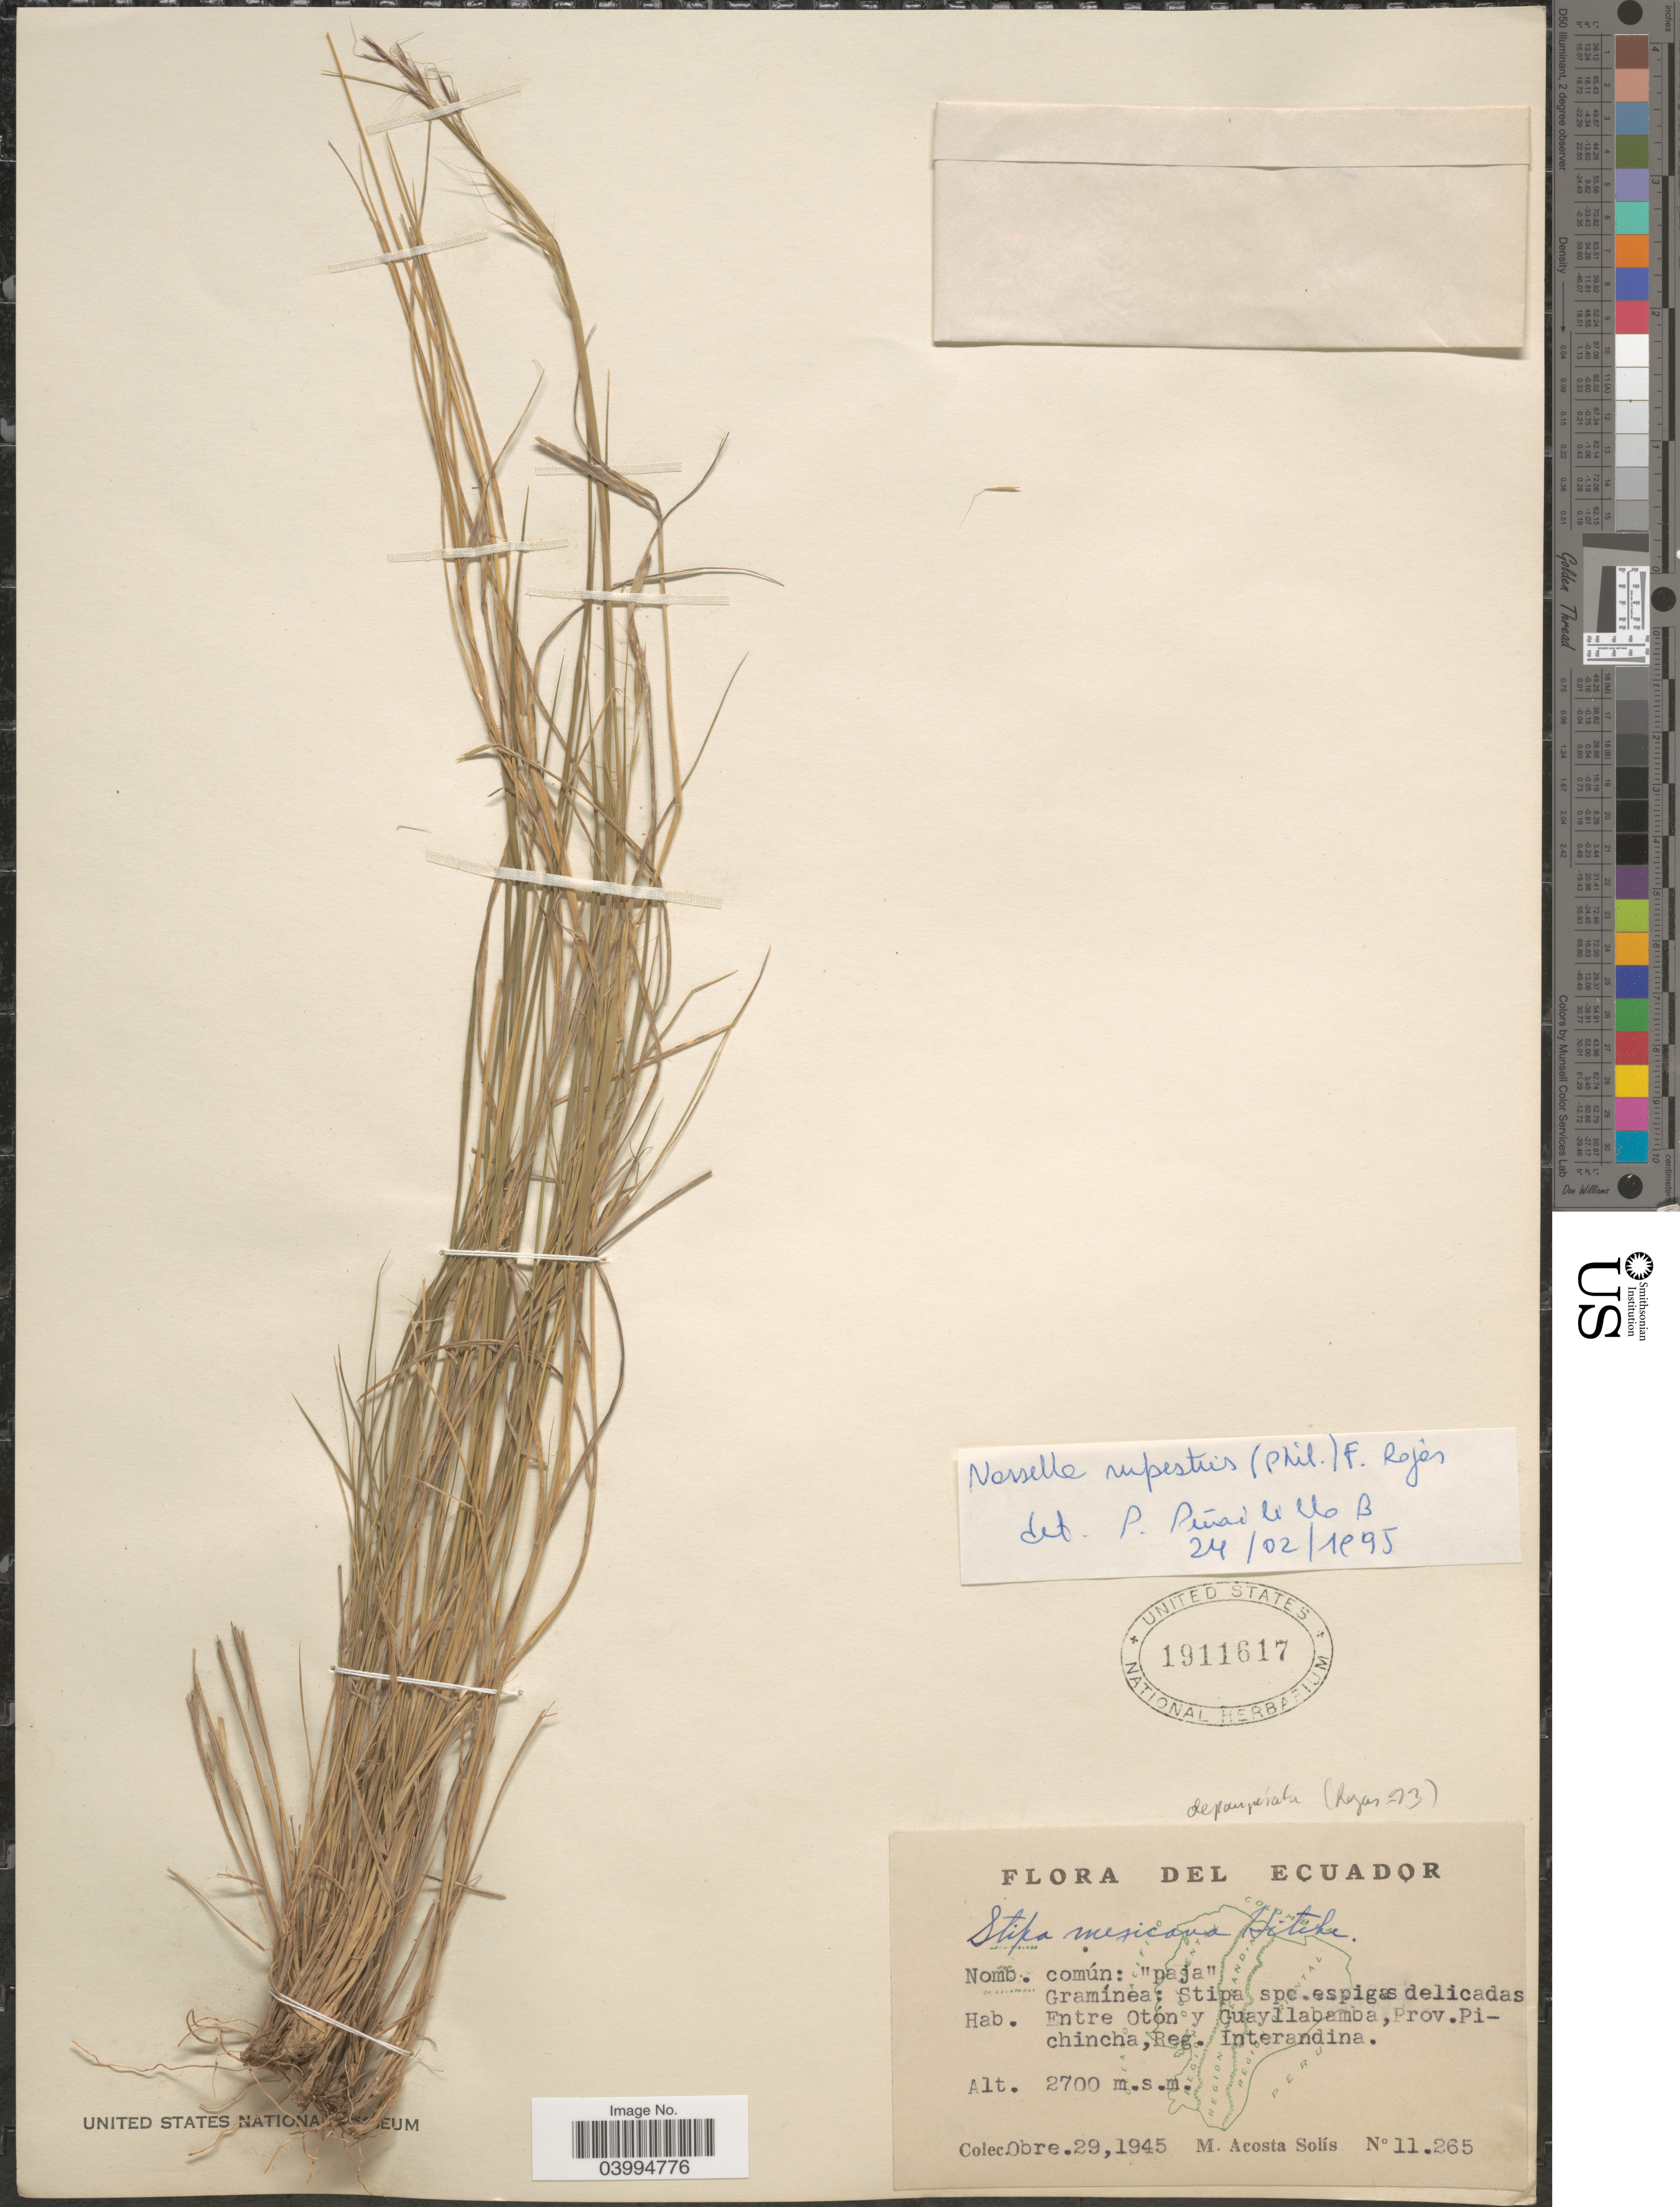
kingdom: Plantae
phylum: Tracheophyta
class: Liliopsida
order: Poales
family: Poaceae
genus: Nassella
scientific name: Nassella rupestris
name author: (Phil.) A.M. Torres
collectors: M. Acosta Solis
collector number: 11265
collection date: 1945-10-29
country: Ecuador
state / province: Pichincha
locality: Entre Oton y Guayllabamba, Reg. Interandina.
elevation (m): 2700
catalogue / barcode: US 1911617